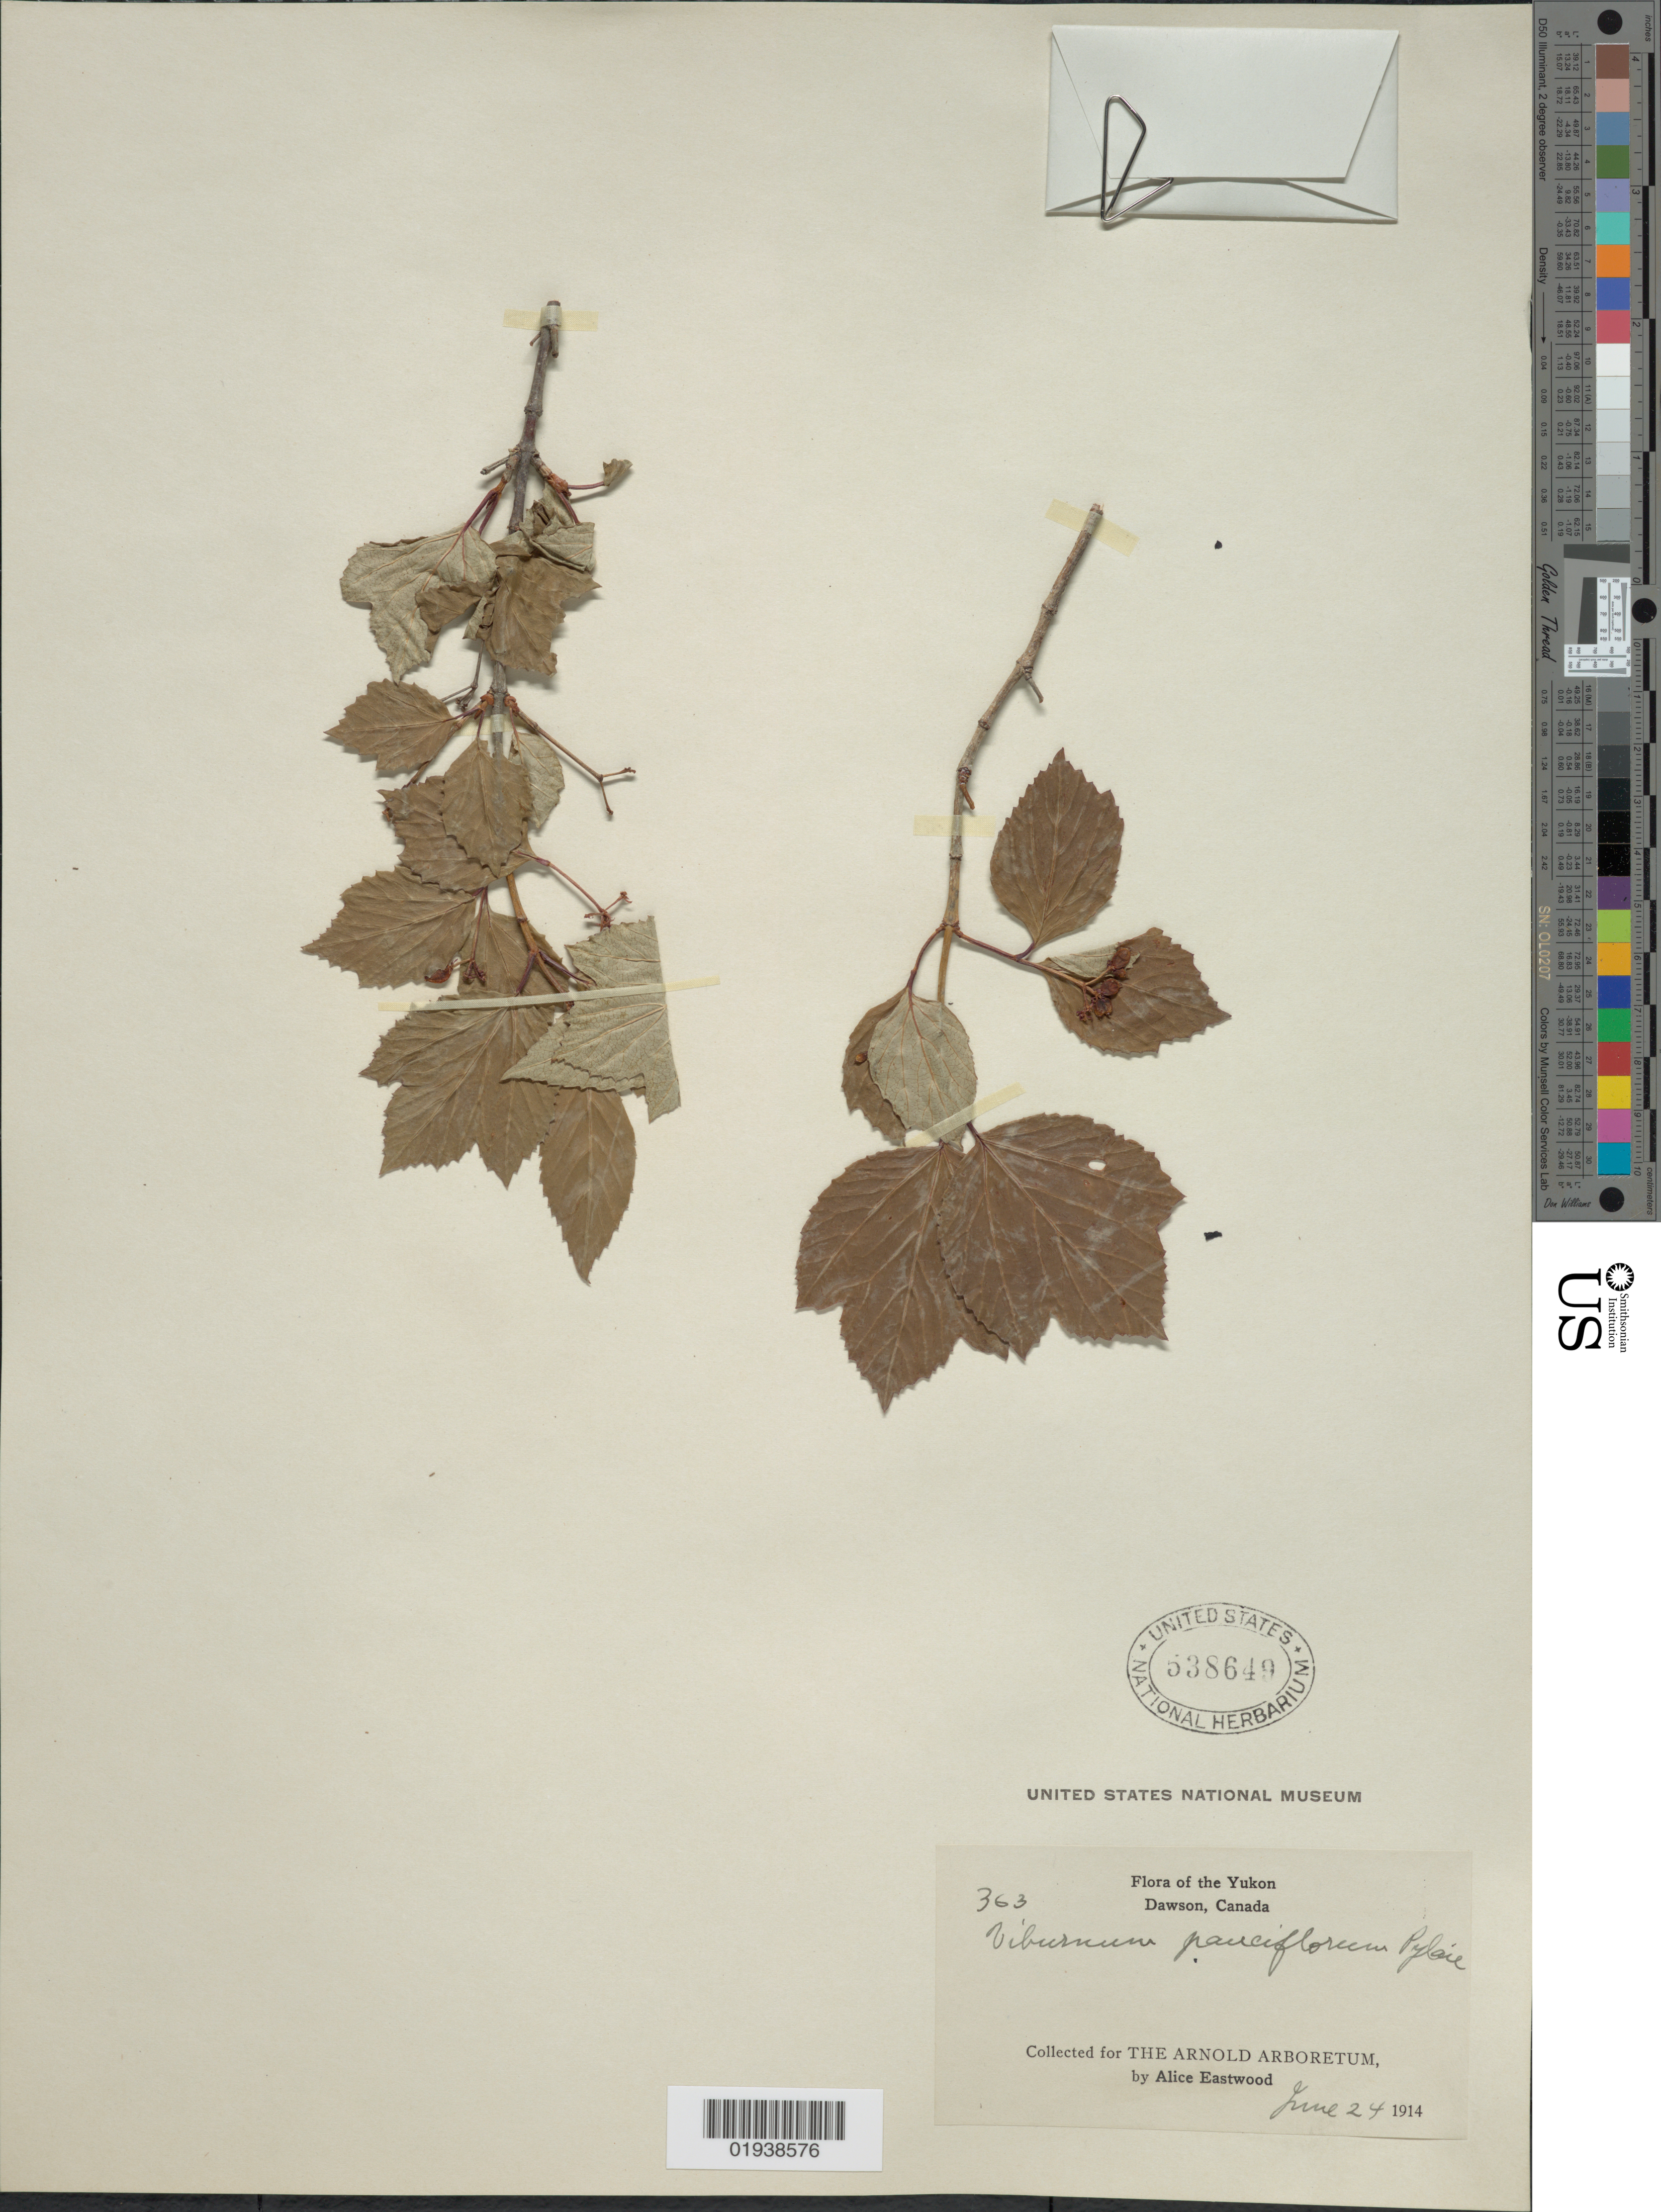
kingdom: Plantae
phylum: Tracheophyta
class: Magnoliopsida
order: Dipsacales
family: Viburnaceae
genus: Viburnum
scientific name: Viburnum edule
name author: (Michx.) Raf.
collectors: A. Eastwood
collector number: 363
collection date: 1914-06-24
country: Canada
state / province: Yukon Territory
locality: Dawson.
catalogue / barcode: US 538649